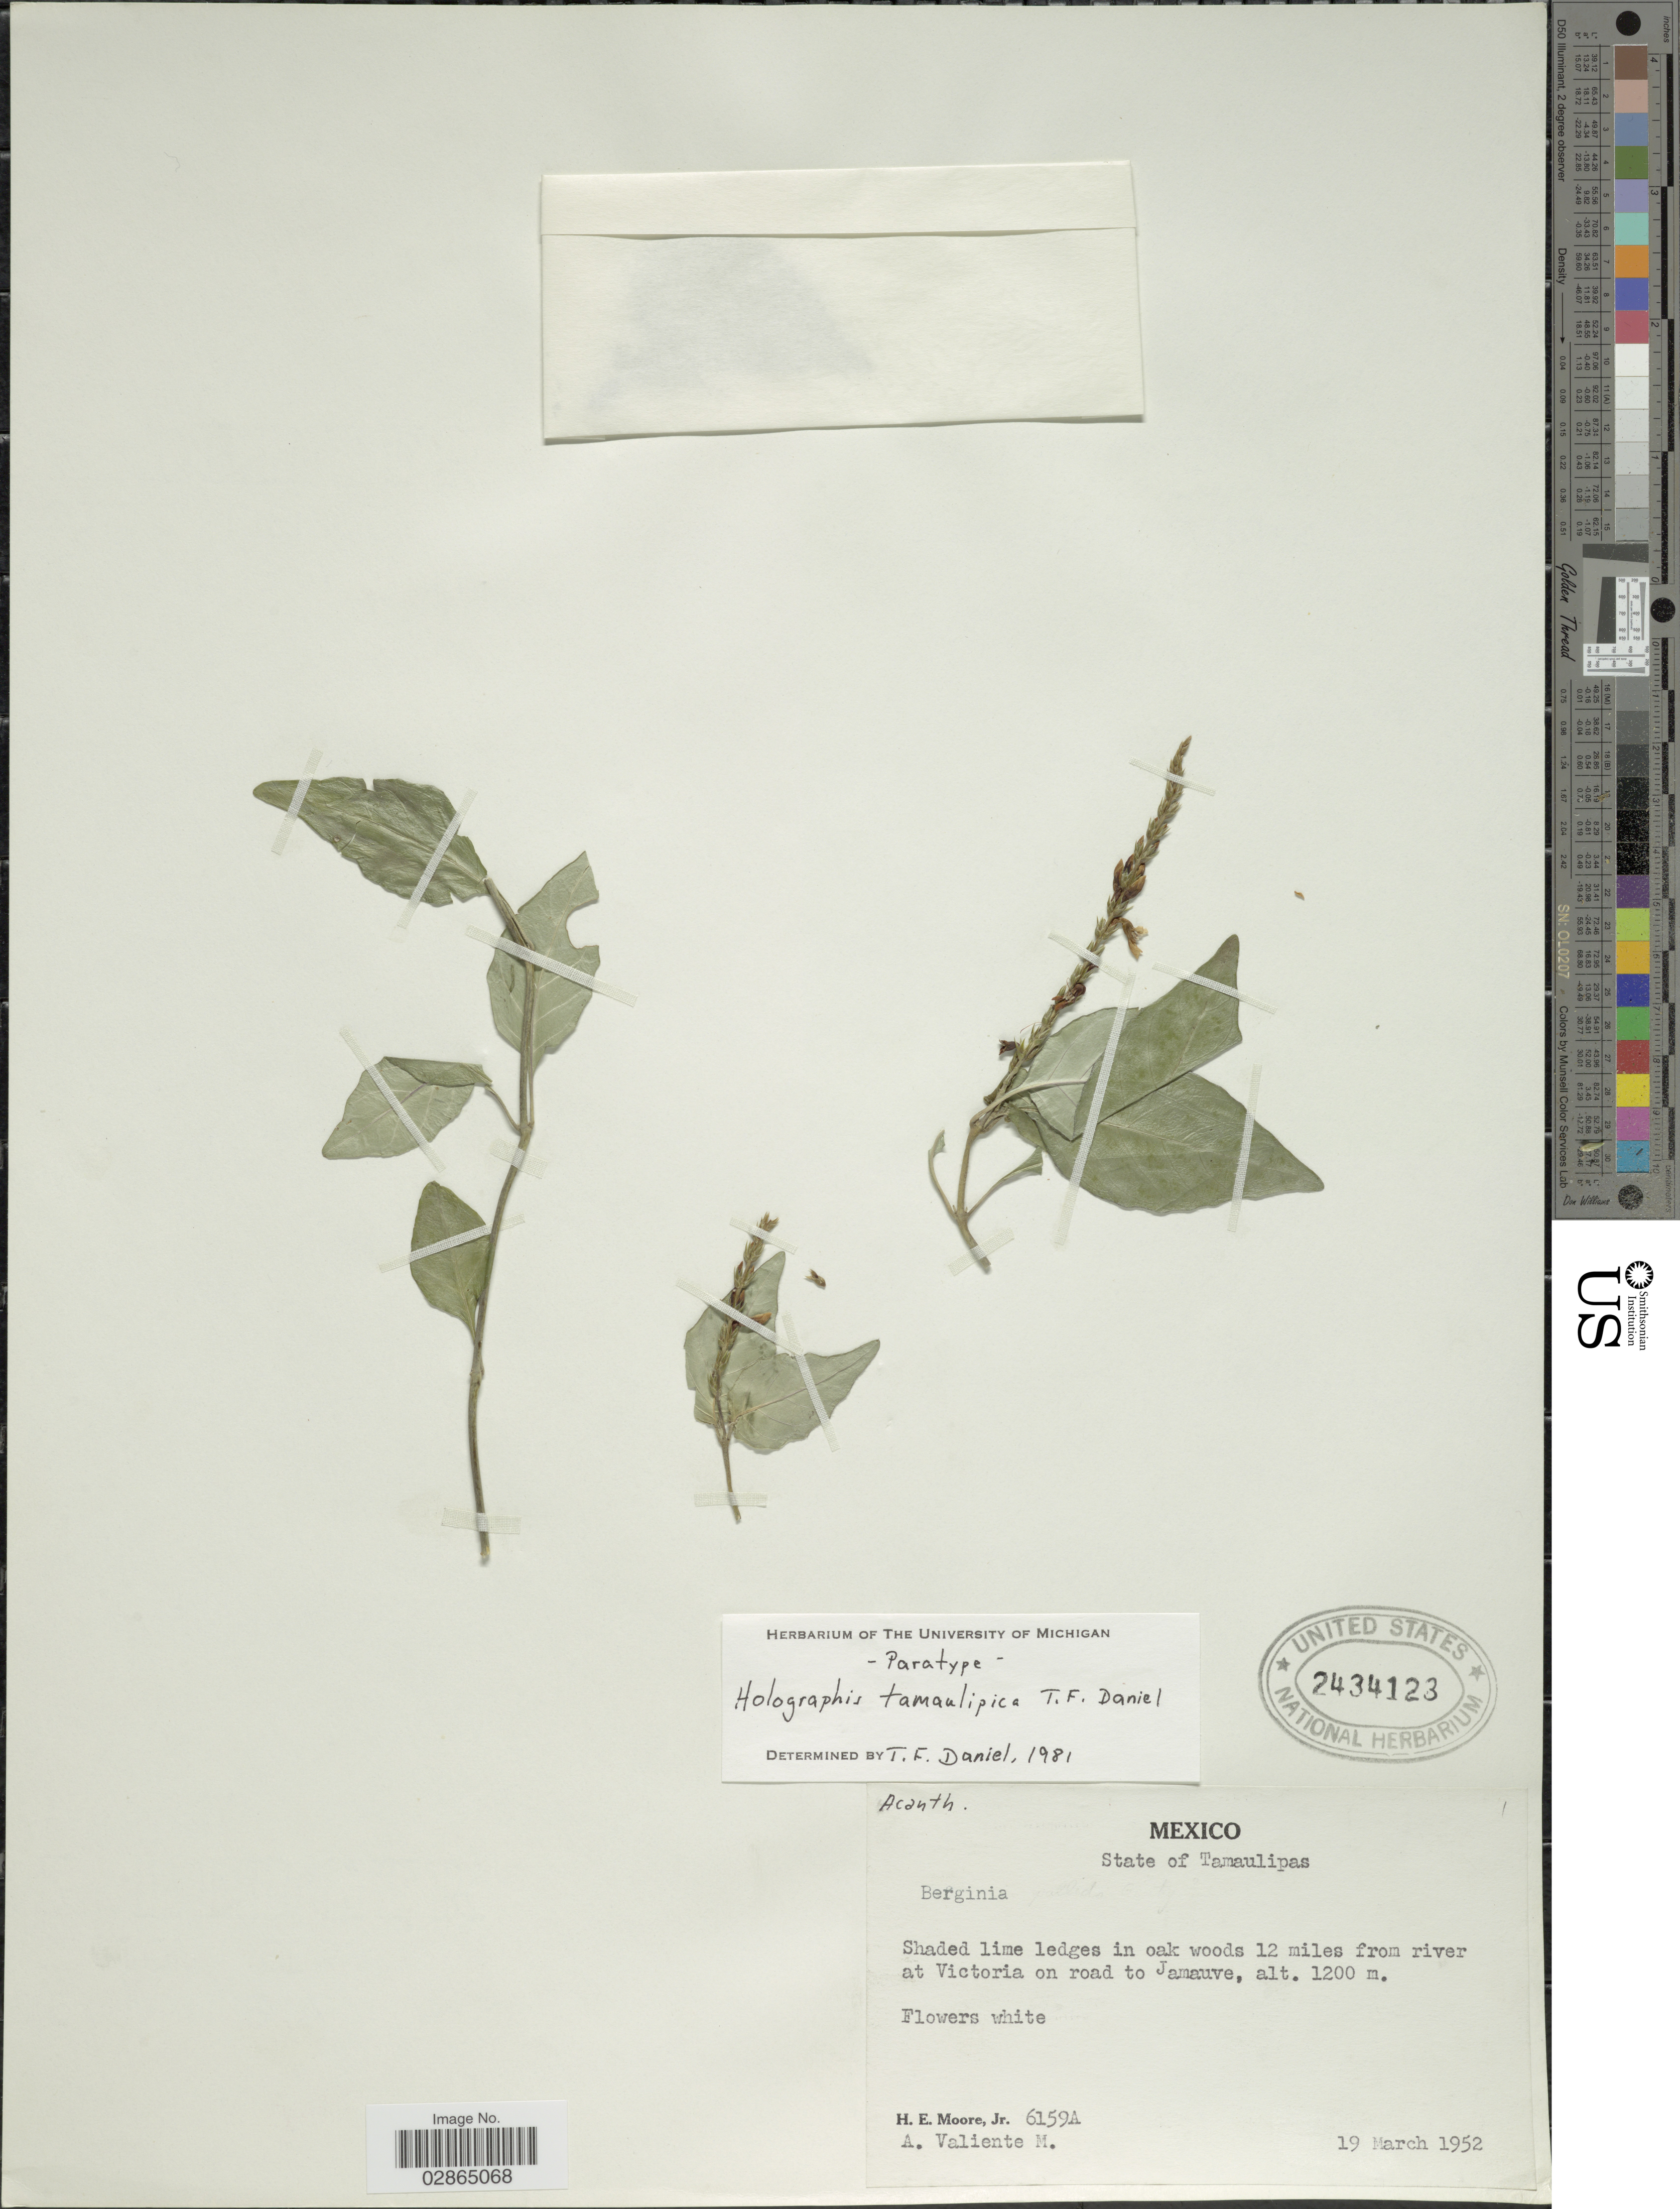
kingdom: Plantae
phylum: Tracheophyta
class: Magnoliopsida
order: Lamiales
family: Acanthaceae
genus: Holographis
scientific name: Holographis tamaulipica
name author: T.F. Daniel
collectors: H. Moore & A. Valiente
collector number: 6159A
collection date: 1952-03-19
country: Mexico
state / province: Tamaulipas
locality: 12 miles from river at Victoria on road to Jamauve.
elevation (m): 1200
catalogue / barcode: US 2434123